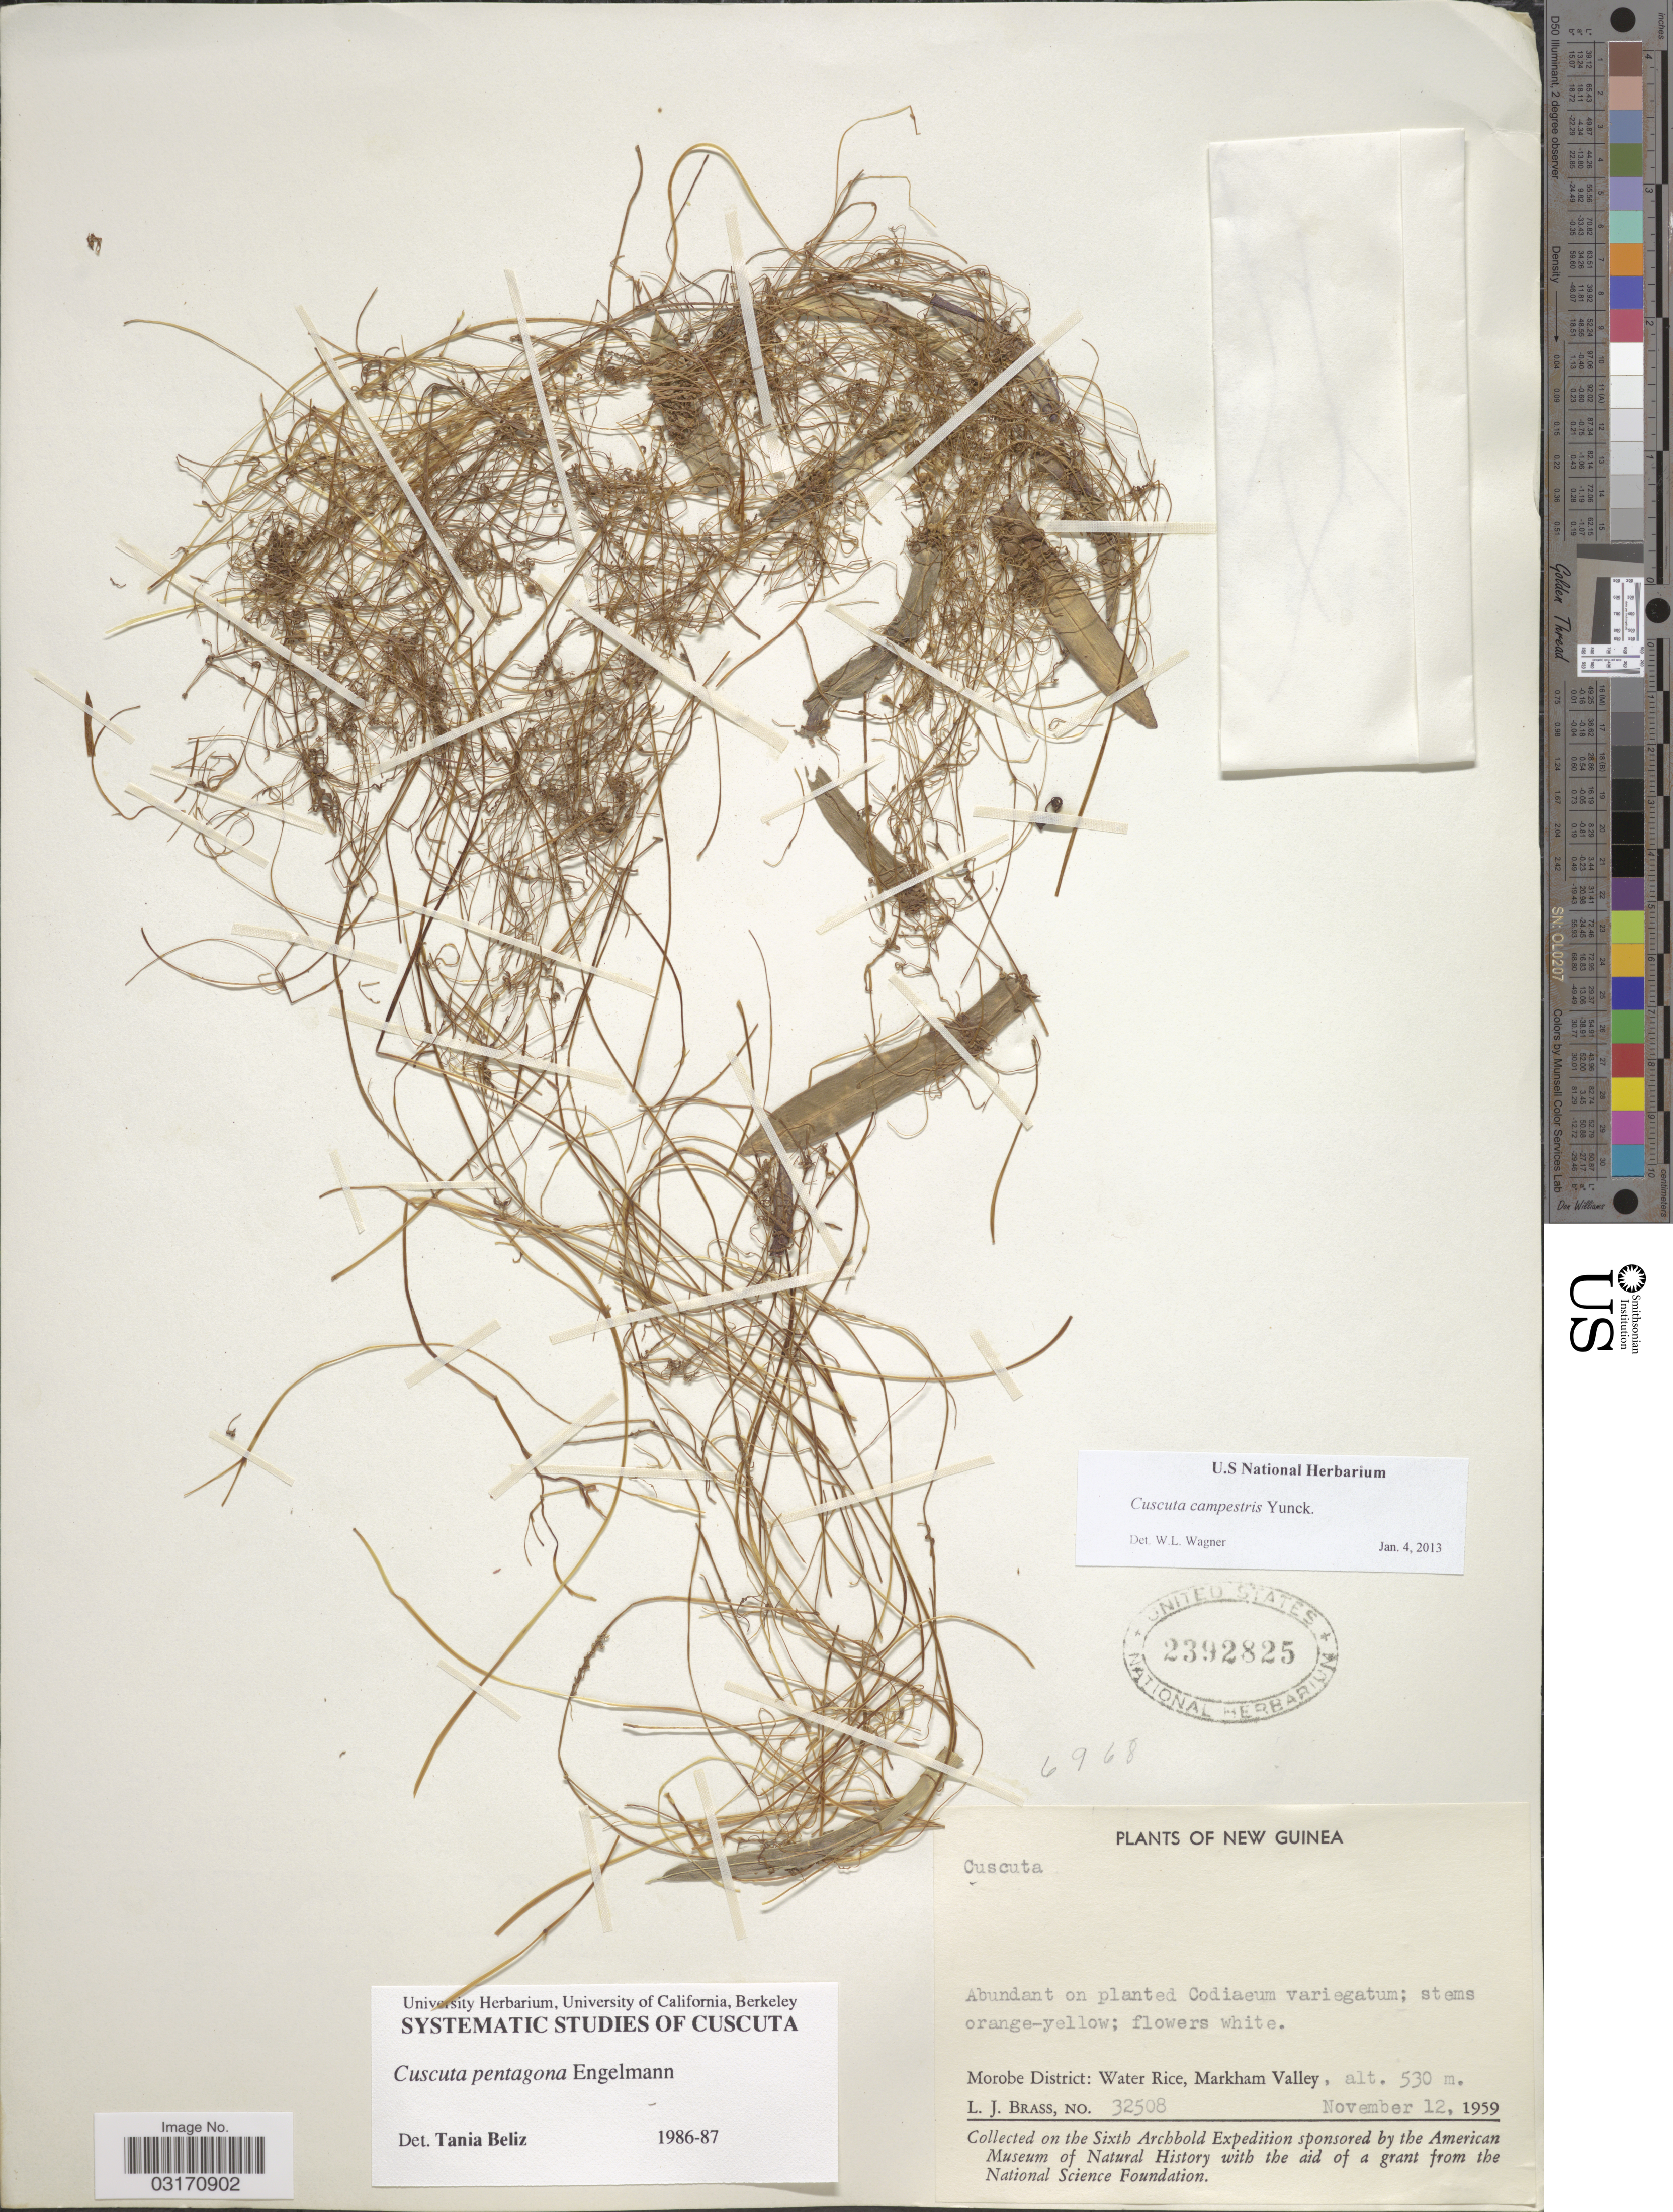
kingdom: Plantae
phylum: Tracheophyta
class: Magnoliopsida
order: Solanales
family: Convolvulaceae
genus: Cuscuta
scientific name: Cuscuta pentagona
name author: Engelm.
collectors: L. J. Brass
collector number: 32508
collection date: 1959-11-12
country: Papua New Guinea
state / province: Morobe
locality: New Guinea. Morobe District: Water Rice, Markham Valley.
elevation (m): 530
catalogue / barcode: US 2392825